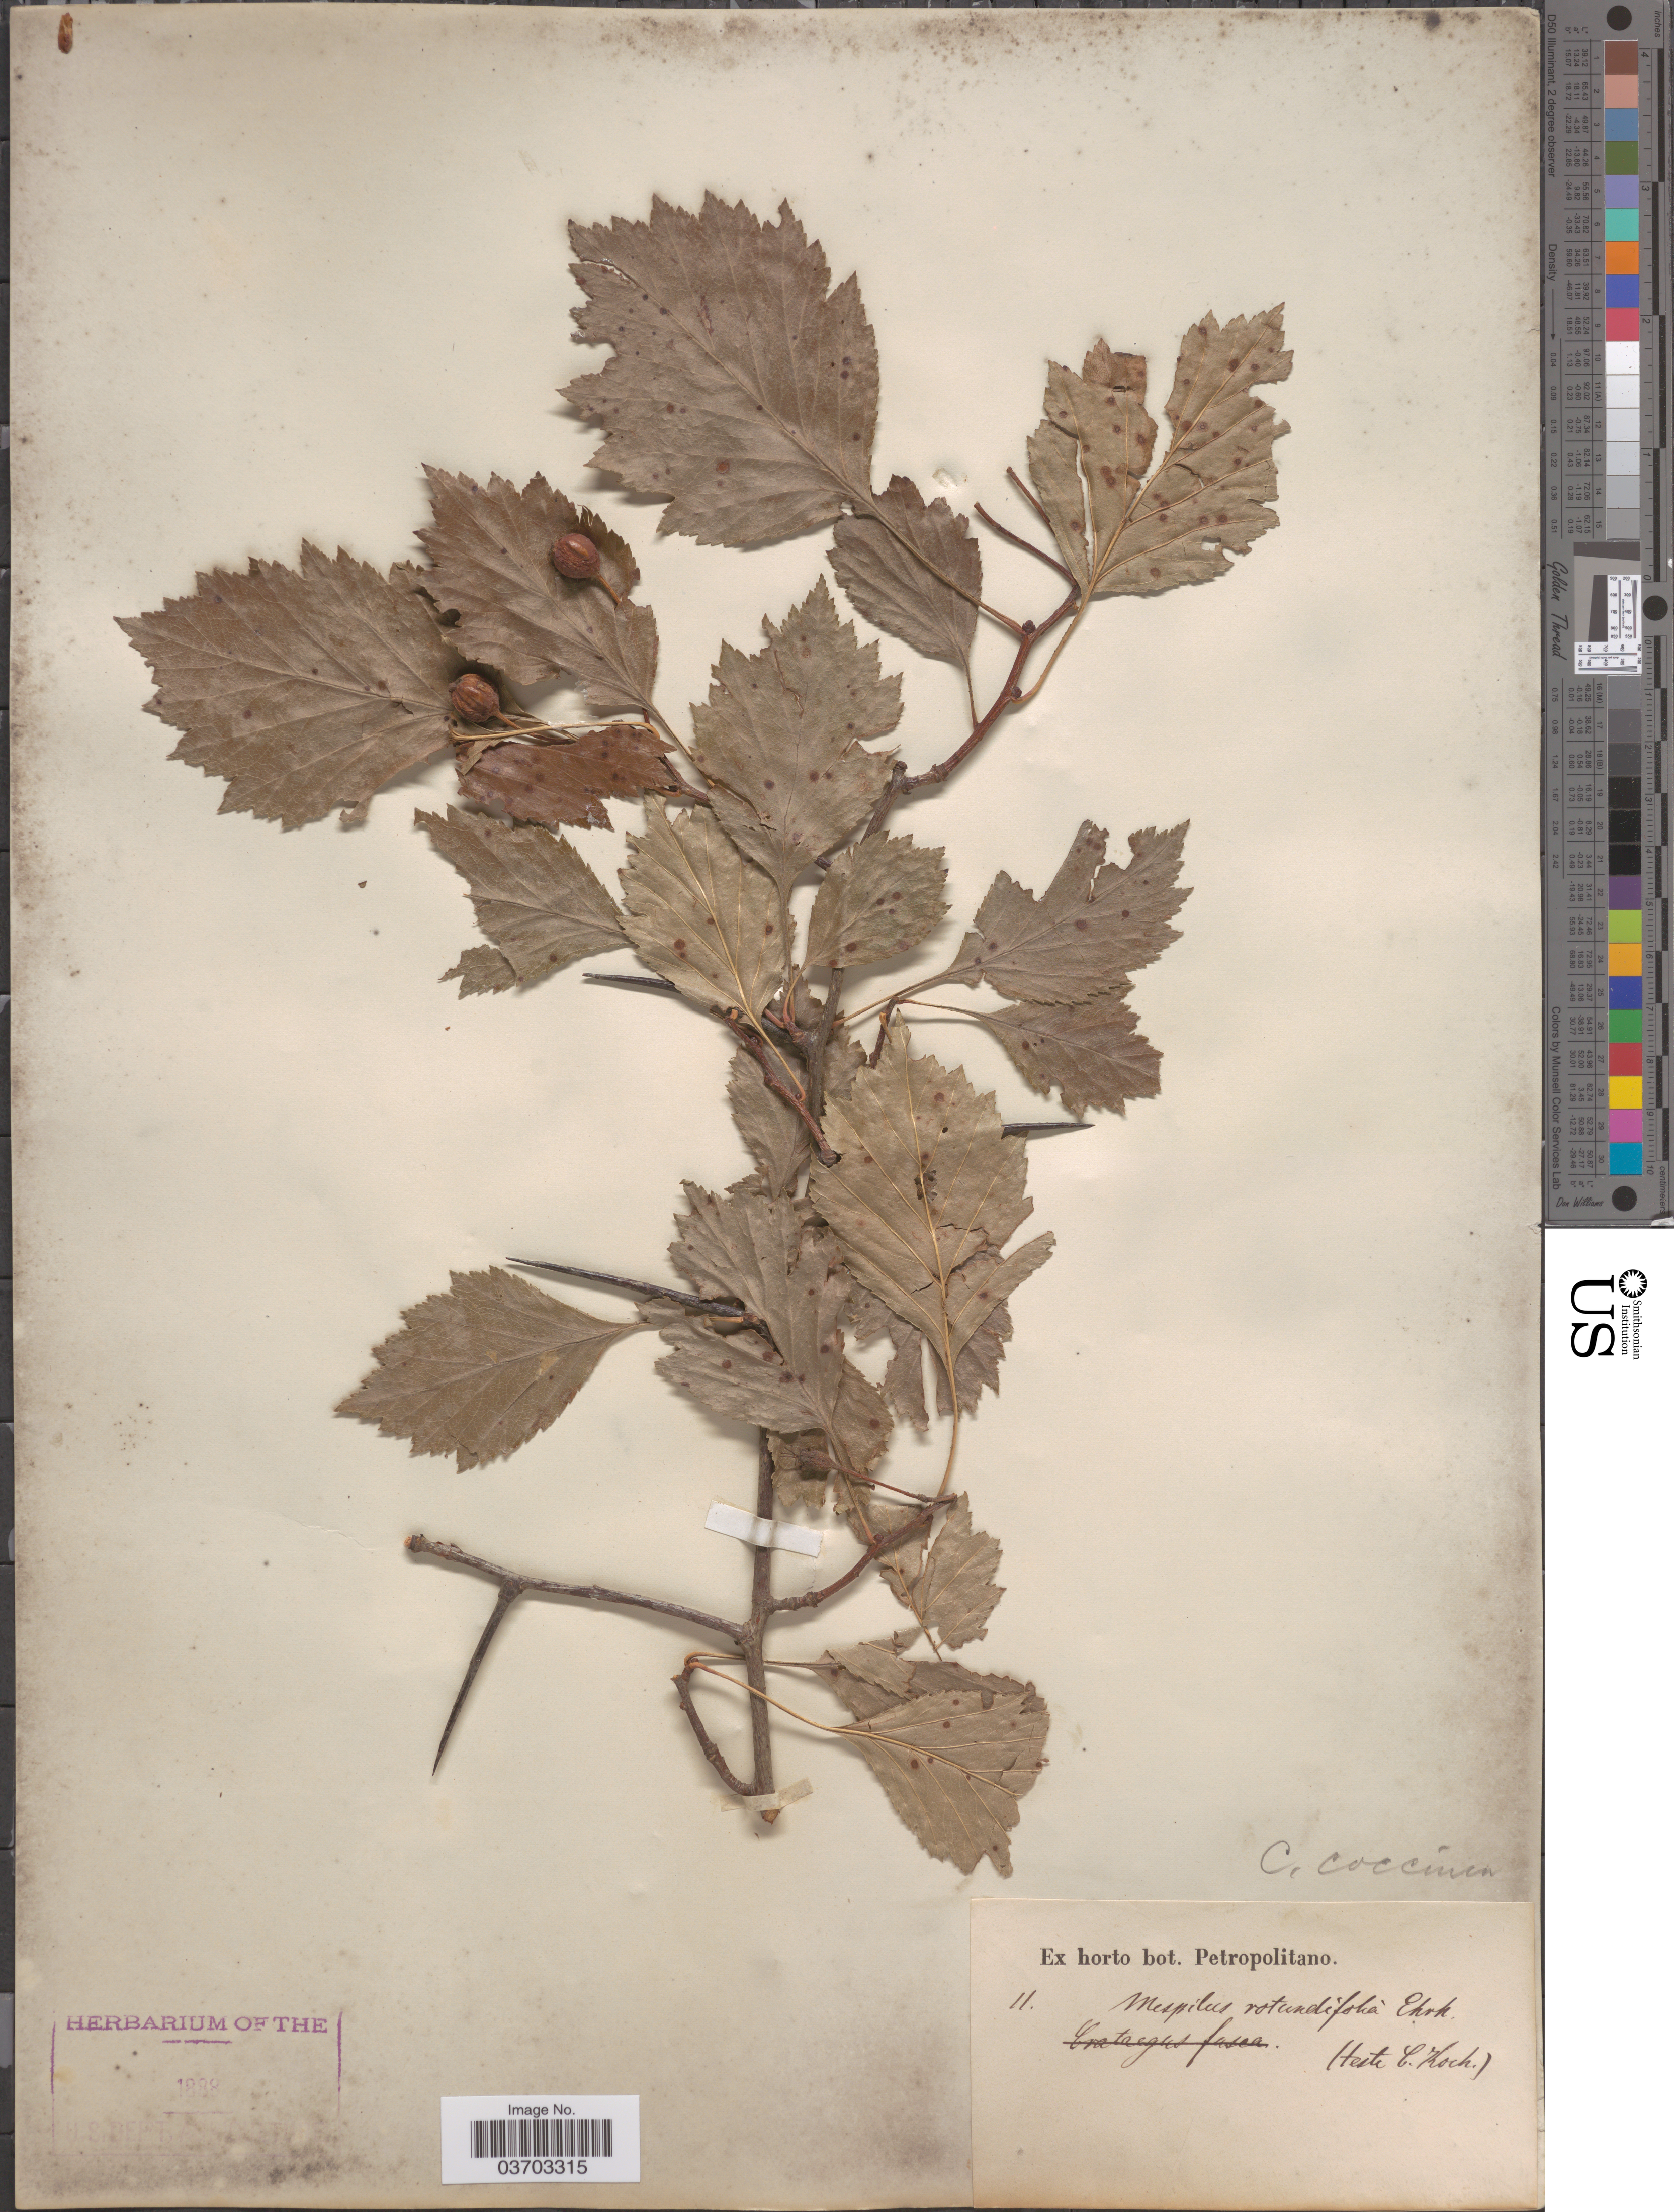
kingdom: Plantae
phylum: Tracheophyta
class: Magnoliopsida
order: Rosales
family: Rosaceae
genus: Crataegus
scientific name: Crataegus coccinea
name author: Ashe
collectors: ex Horto Bot. Petropolitano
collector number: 11